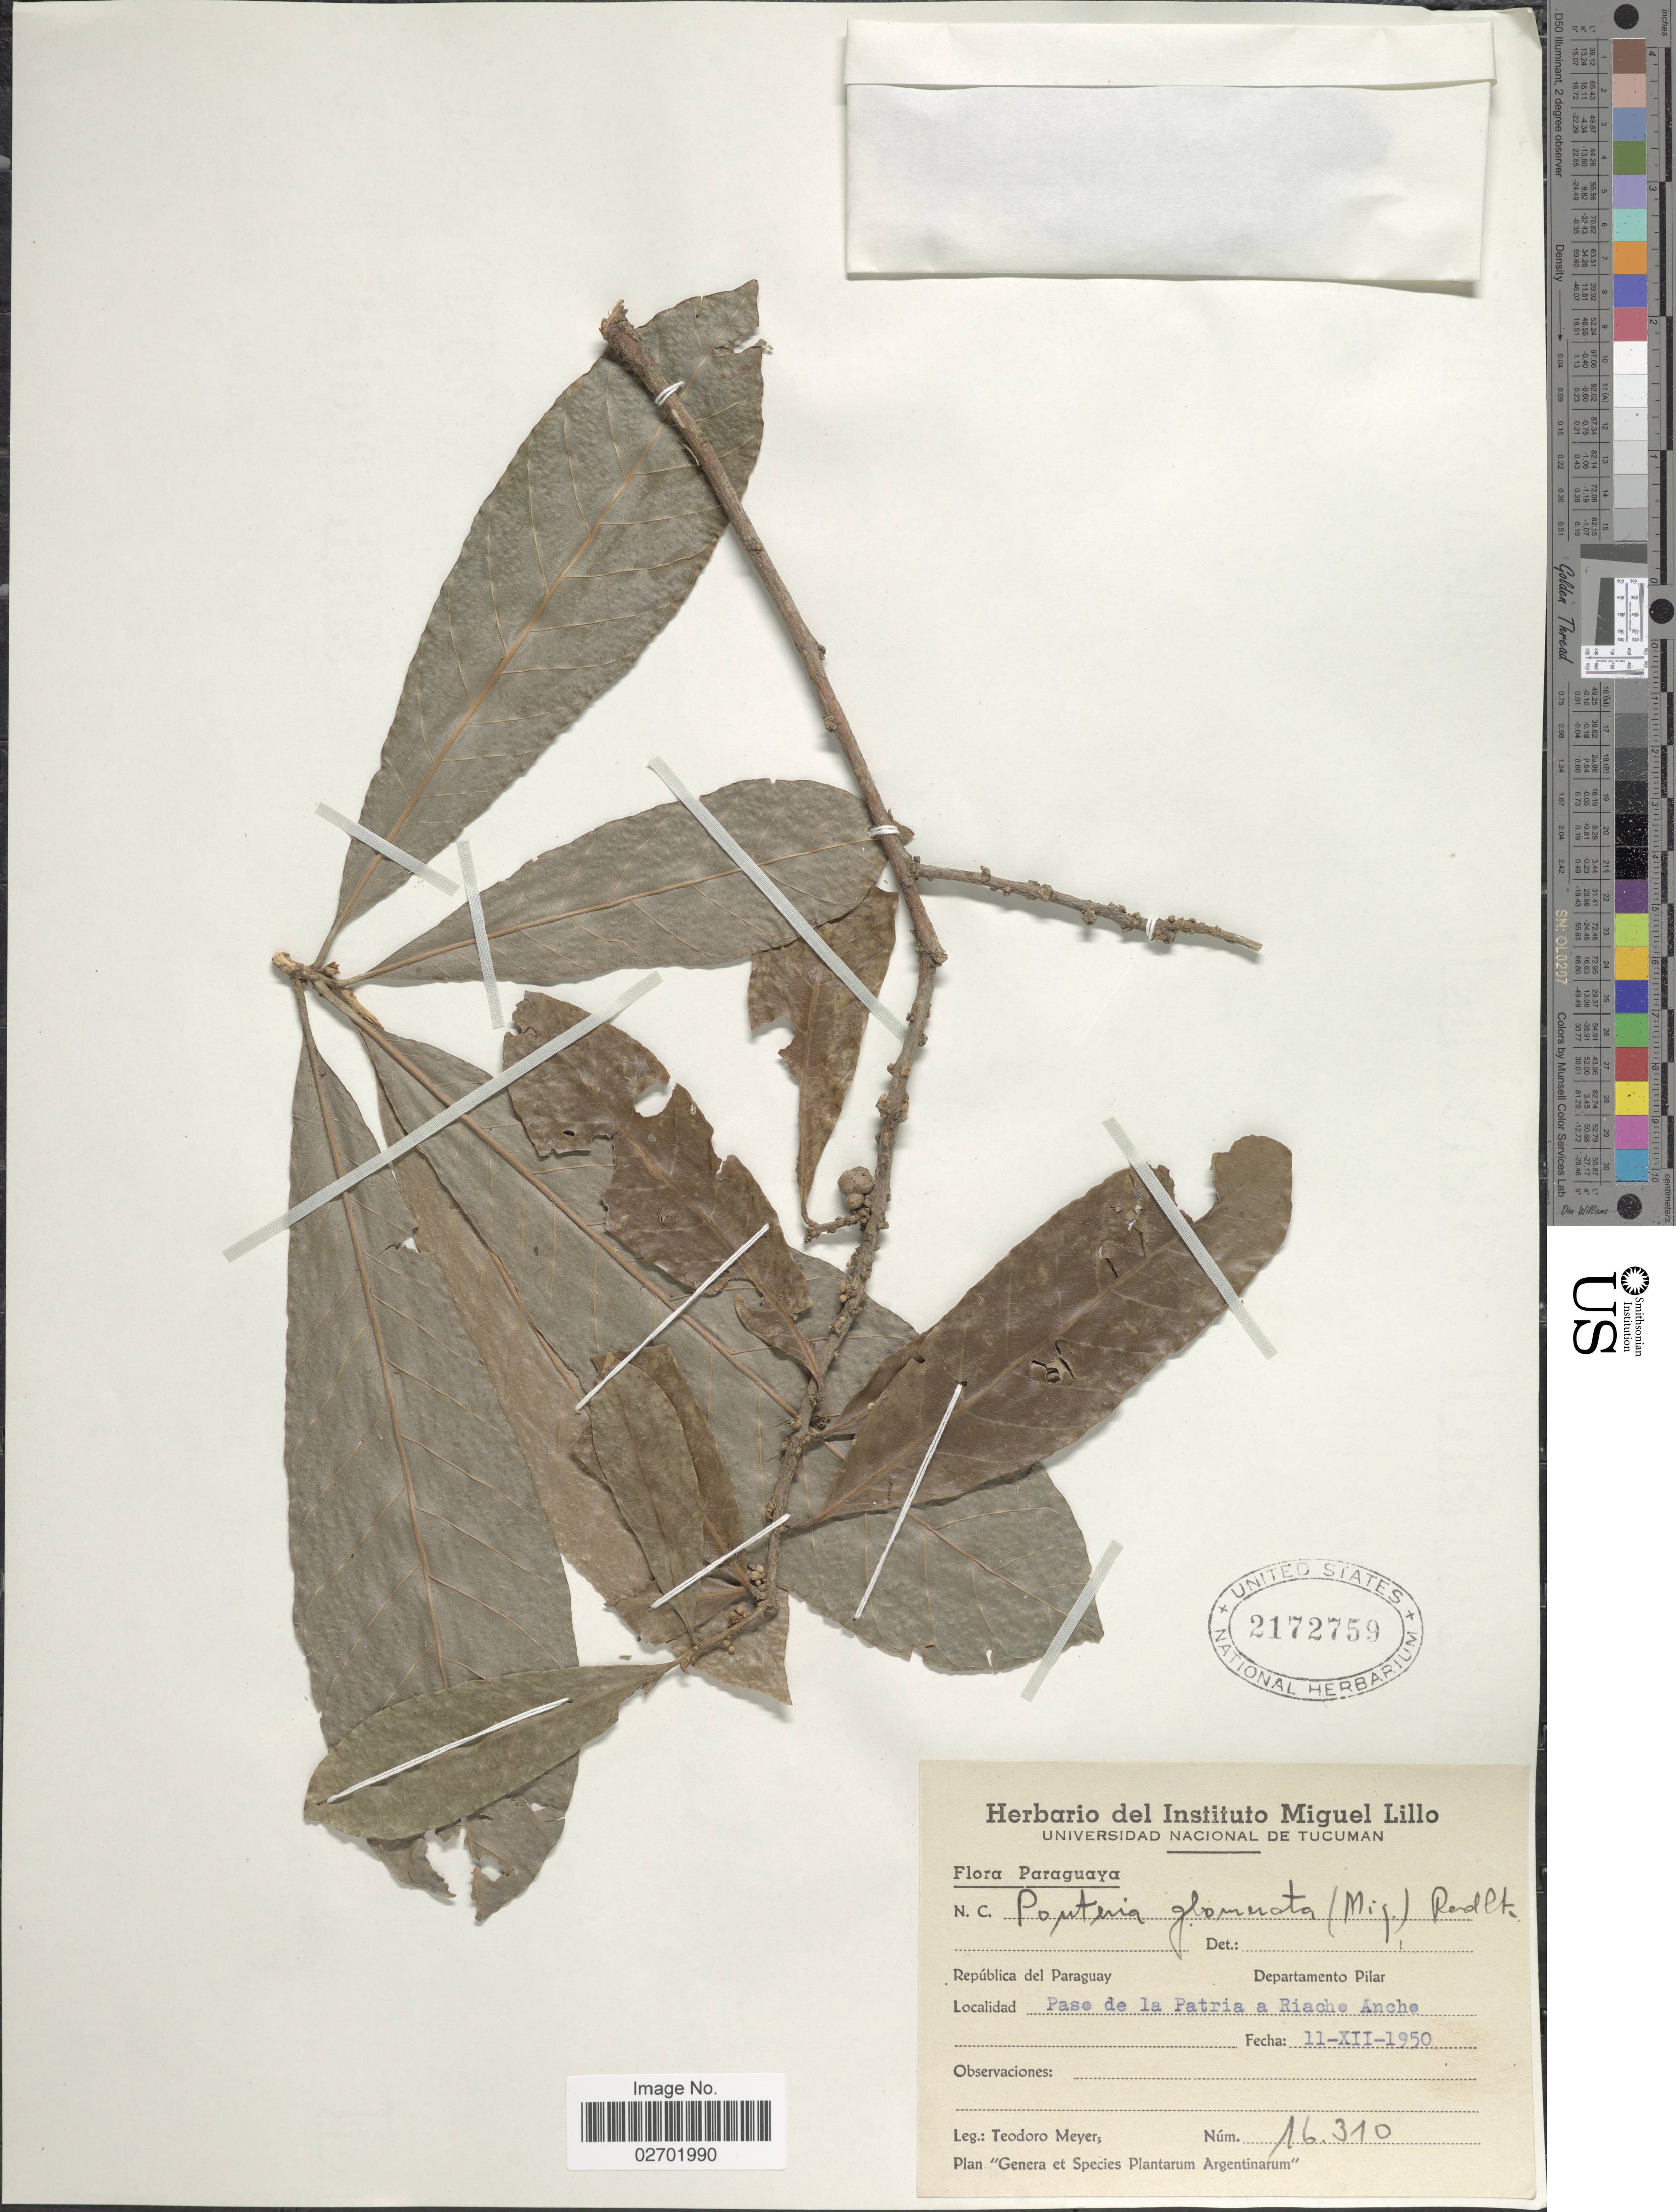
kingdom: Plantae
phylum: Tracheophyta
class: Magnoliopsida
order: Ericales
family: Sapotaceae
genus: Pouteria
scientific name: Pouteria glomerata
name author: (Miq.) Radlk.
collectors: T. Meyer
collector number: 16310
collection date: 1950-12-11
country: Paraguay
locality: Departamento Pilar, Pase de la Patria a Riache Anche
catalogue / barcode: US 2172759